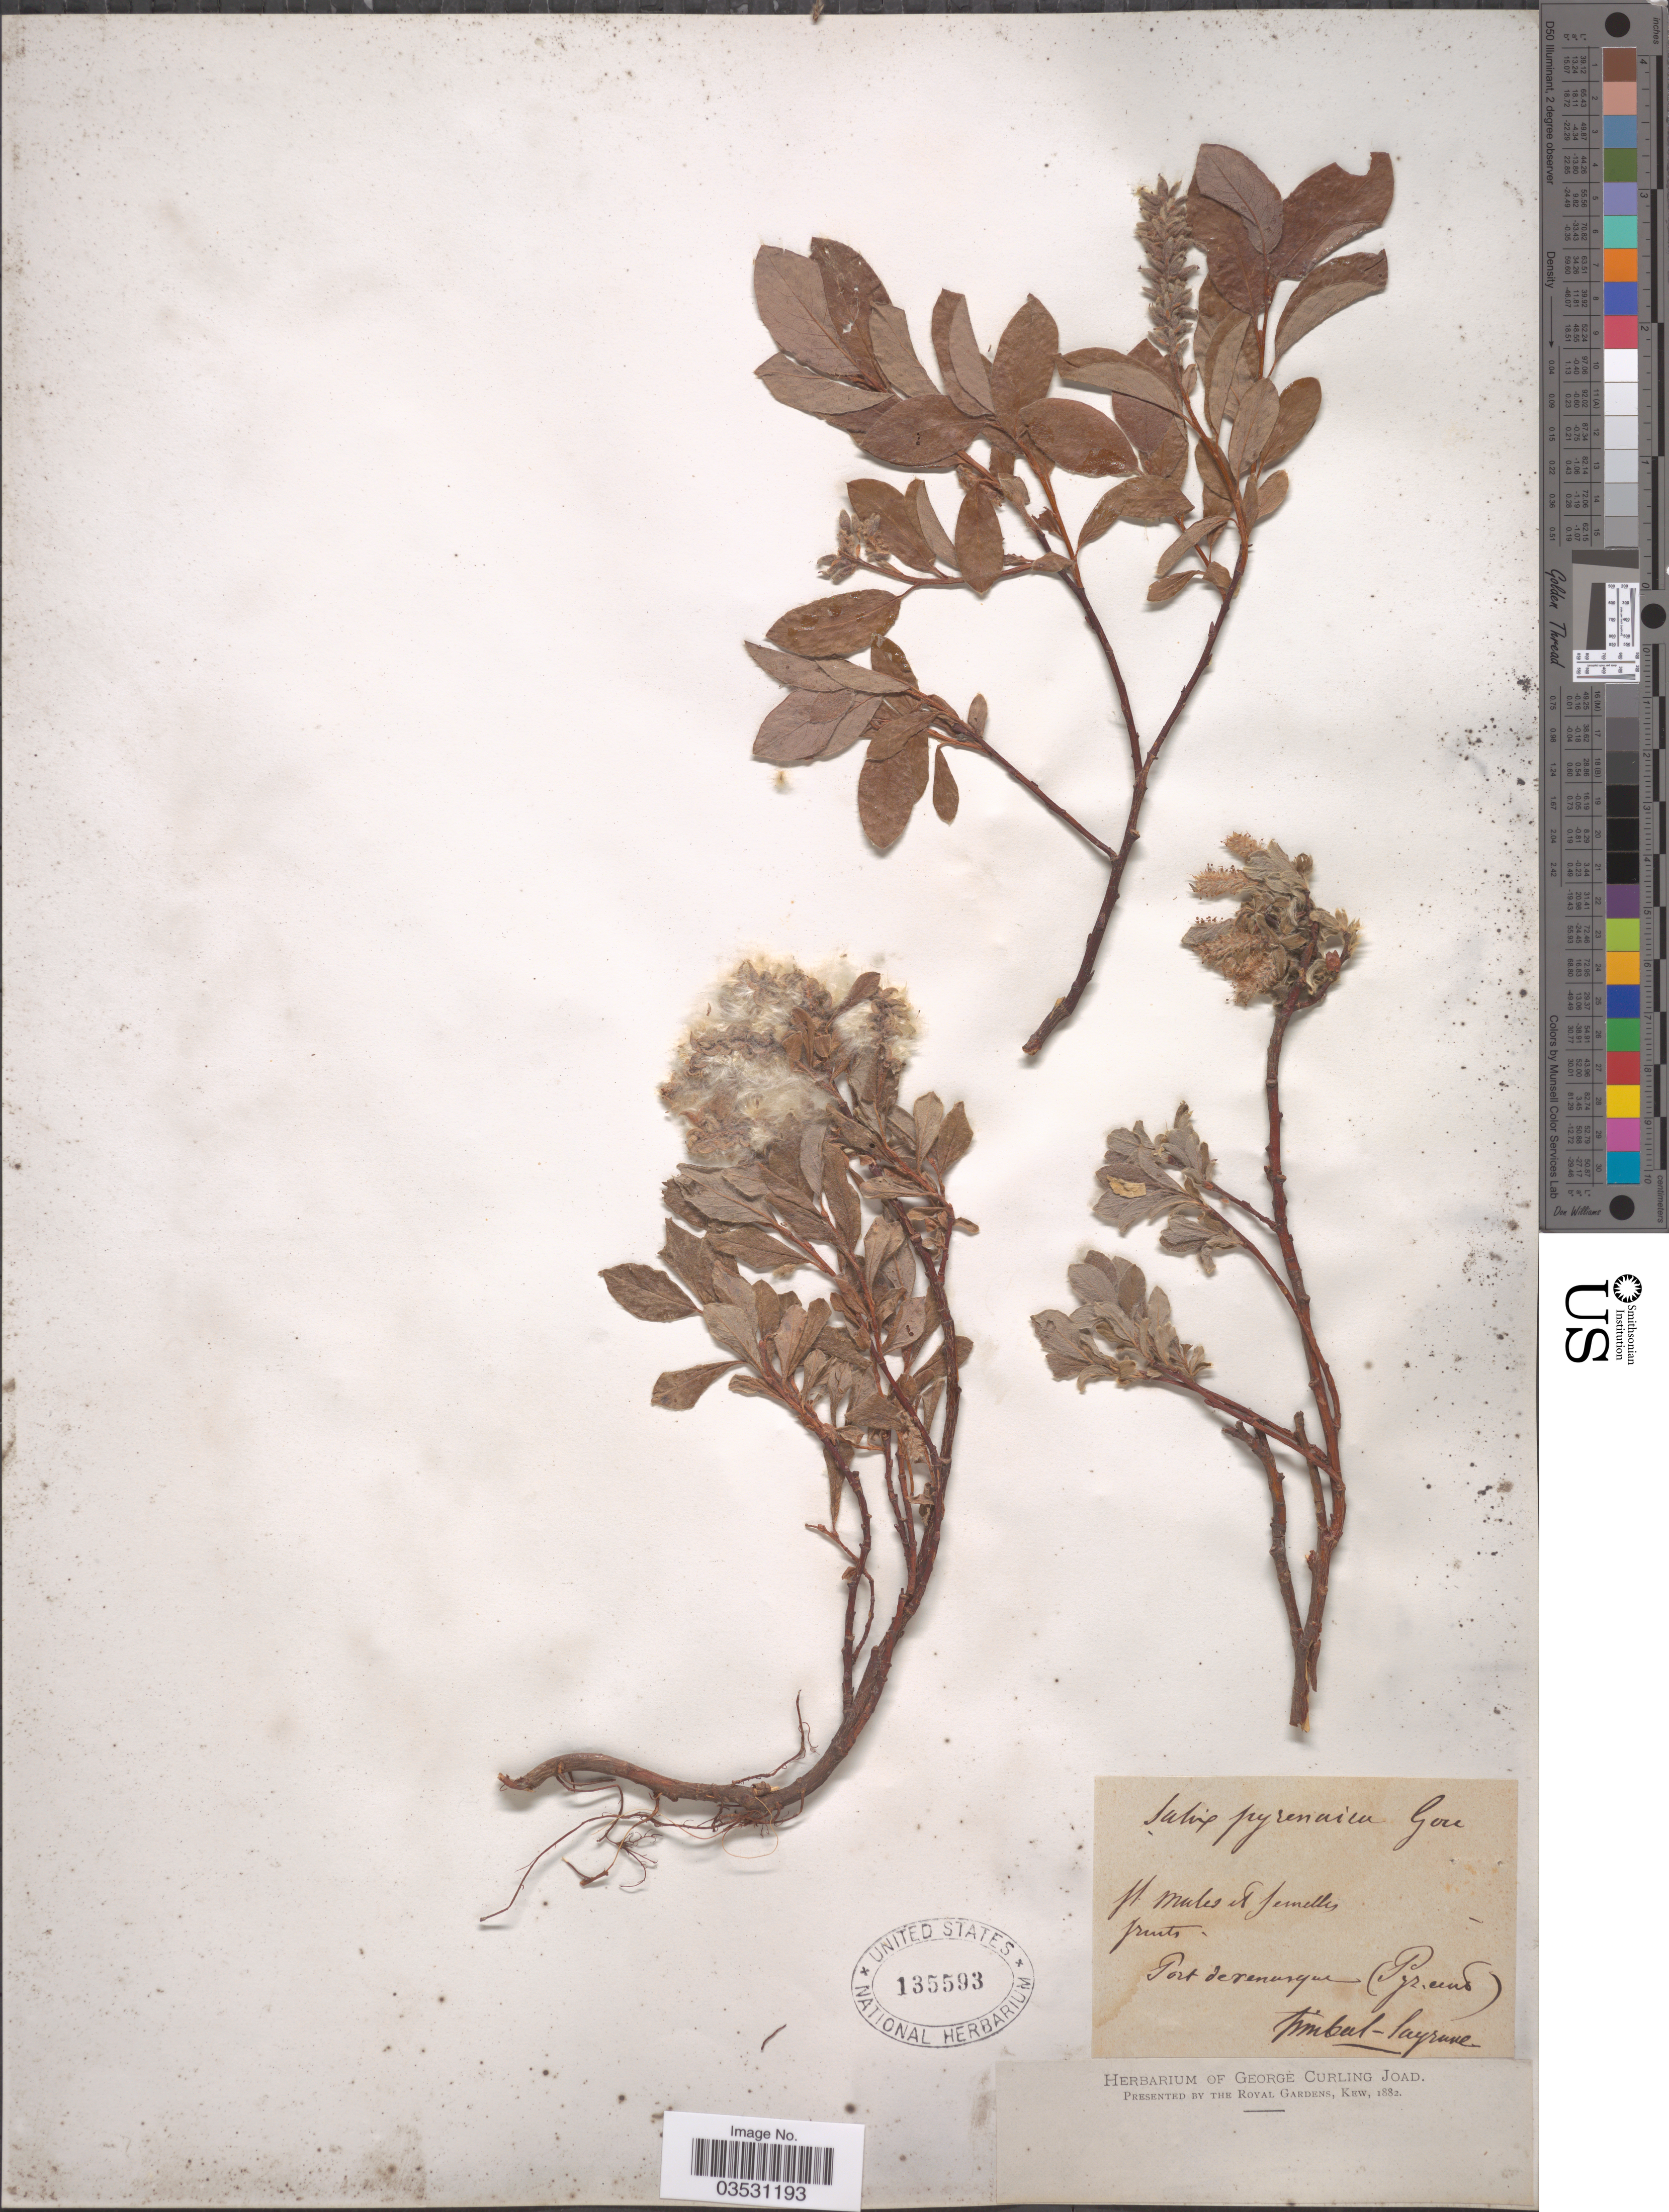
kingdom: Plantae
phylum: Tracheophyta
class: Magnoliopsida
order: Malpighiales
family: Salicaceae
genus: Salix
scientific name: Salix pyrenaica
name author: Gouan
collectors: T. Luyrune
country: France / Spain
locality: Port de Venasque (Pyr. cent).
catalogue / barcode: US 135593